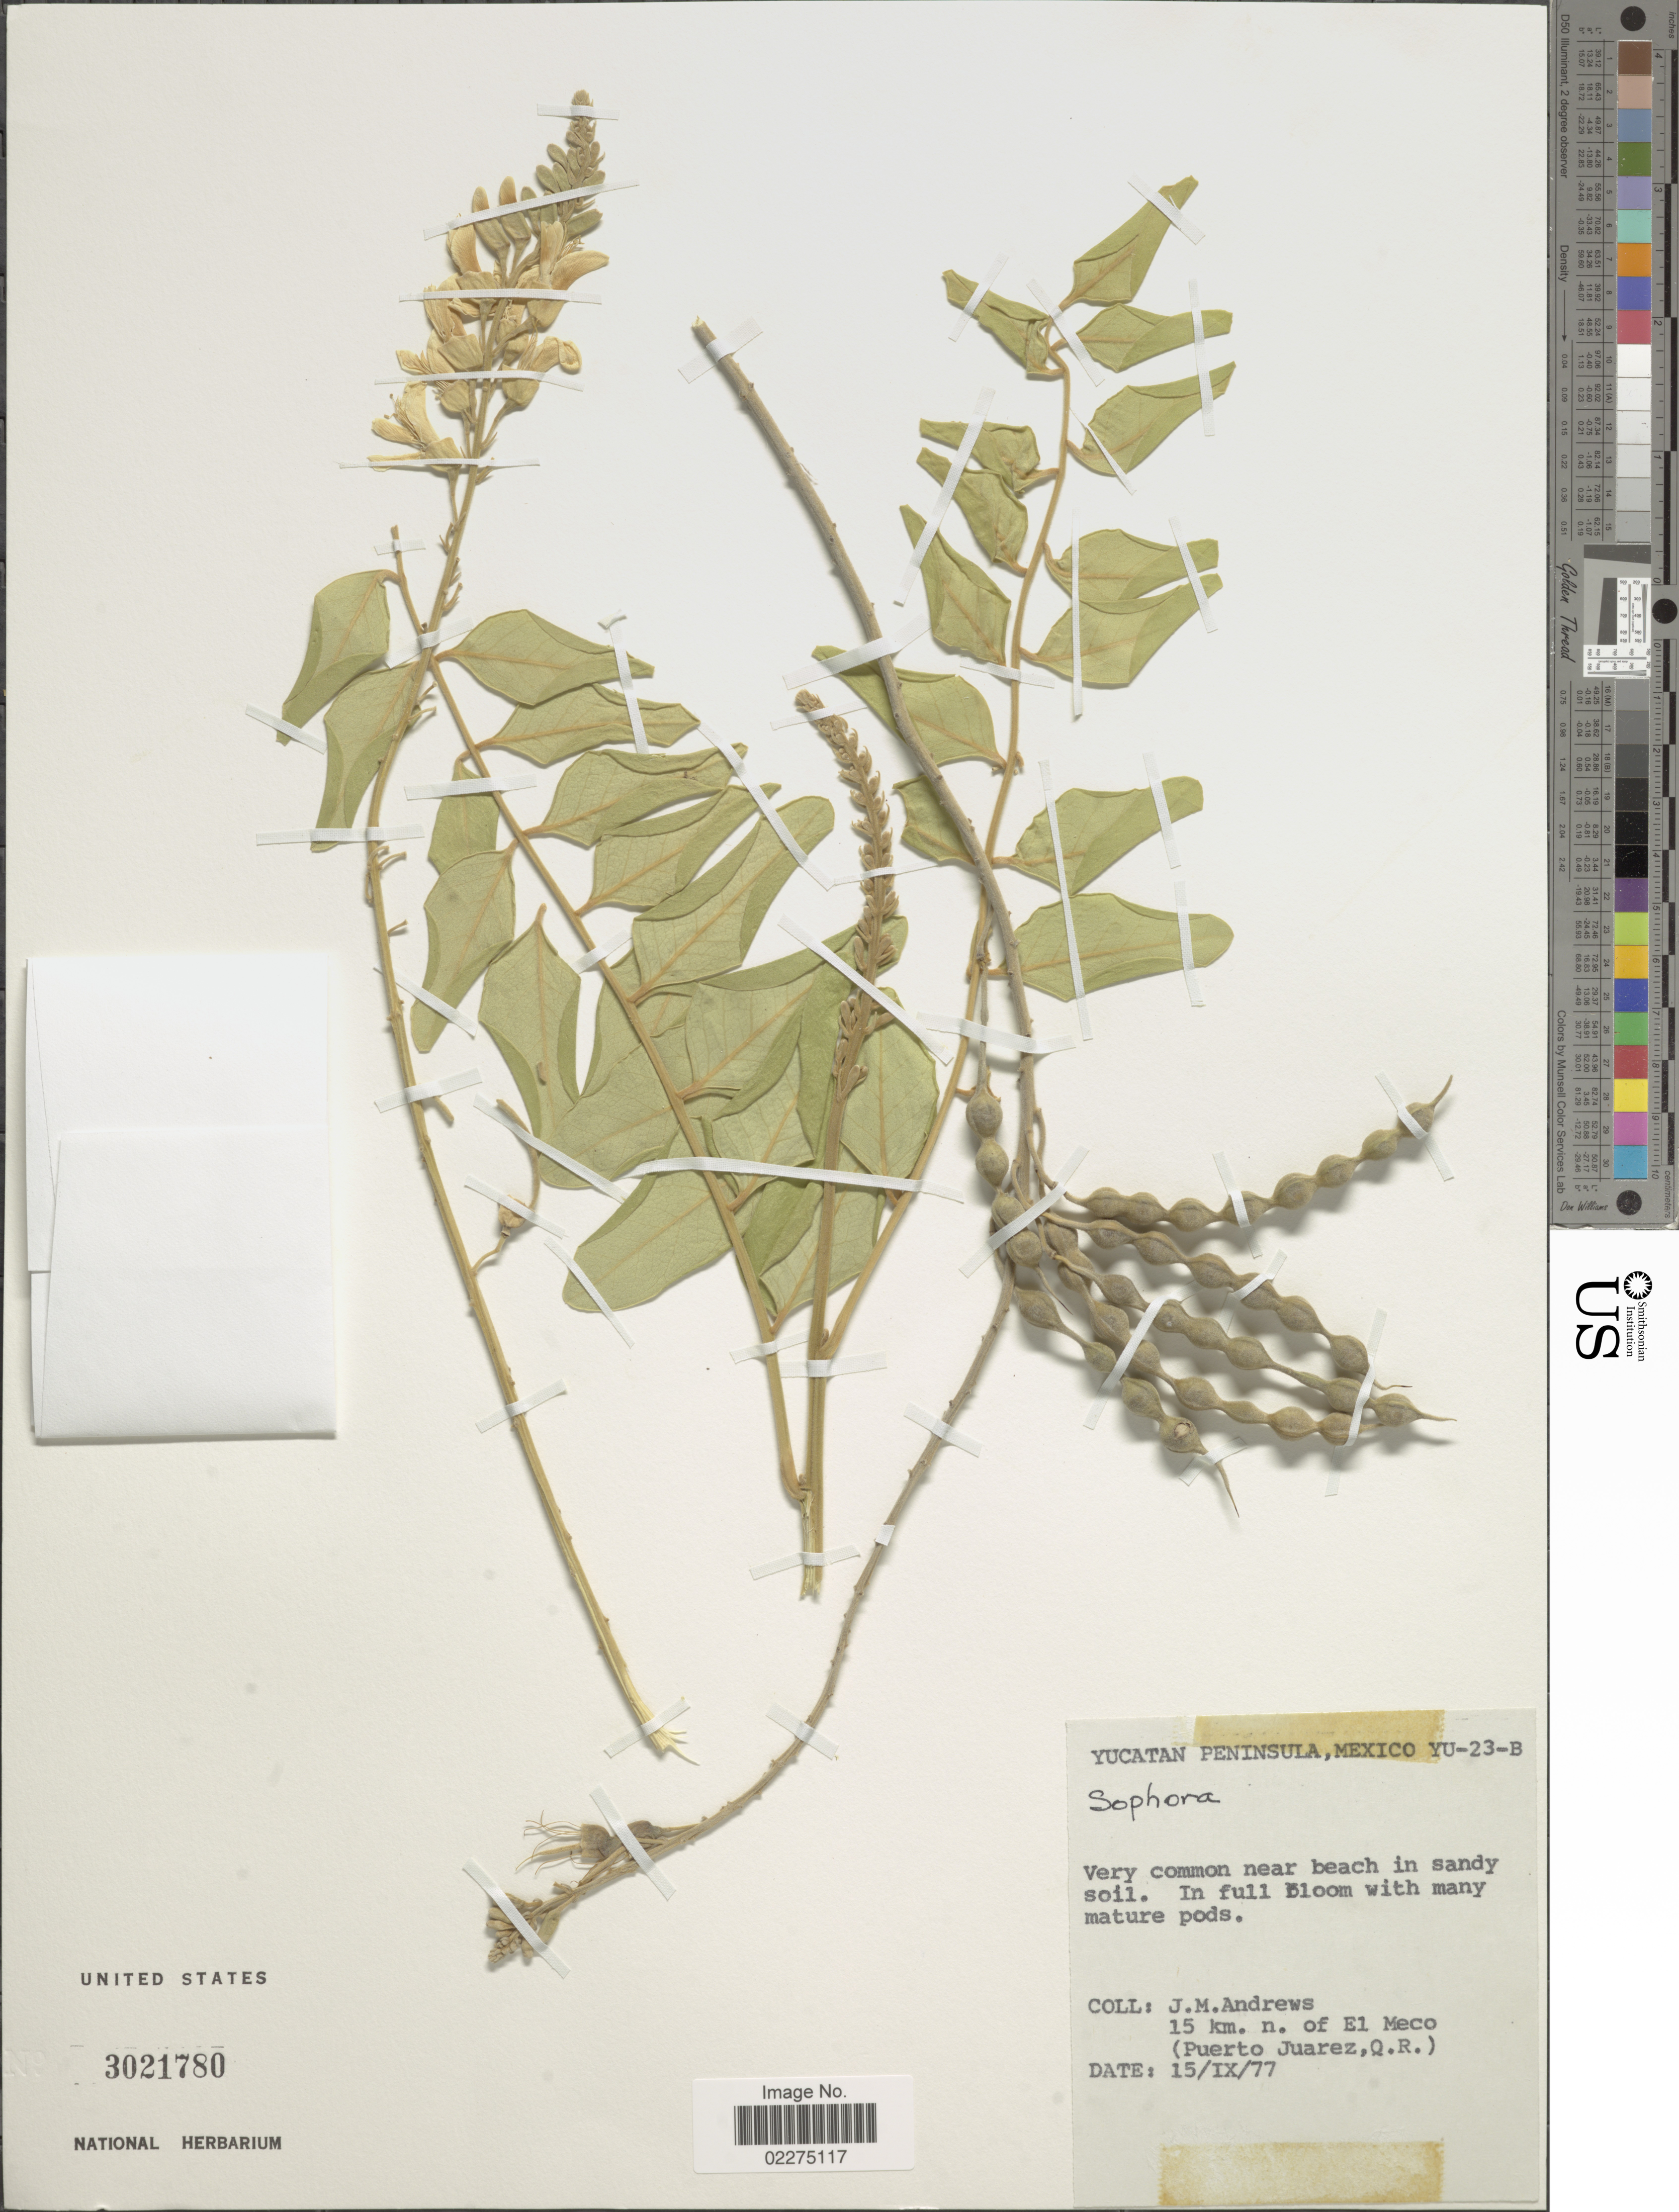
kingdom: Plantae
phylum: Tracheophyta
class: Magnoliopsida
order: Fabales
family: Fabaceae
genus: Sophora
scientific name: Sophora tomentosa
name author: L.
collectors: J. M. Andrews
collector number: YU-23-B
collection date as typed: Transcribed d/m/y: 15/9/77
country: Mexico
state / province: Yucatán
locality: Yucatan Peninsula. 15 km. n. of El Meco (Puerto Juarez, Q.R.)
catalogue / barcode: US 3021780